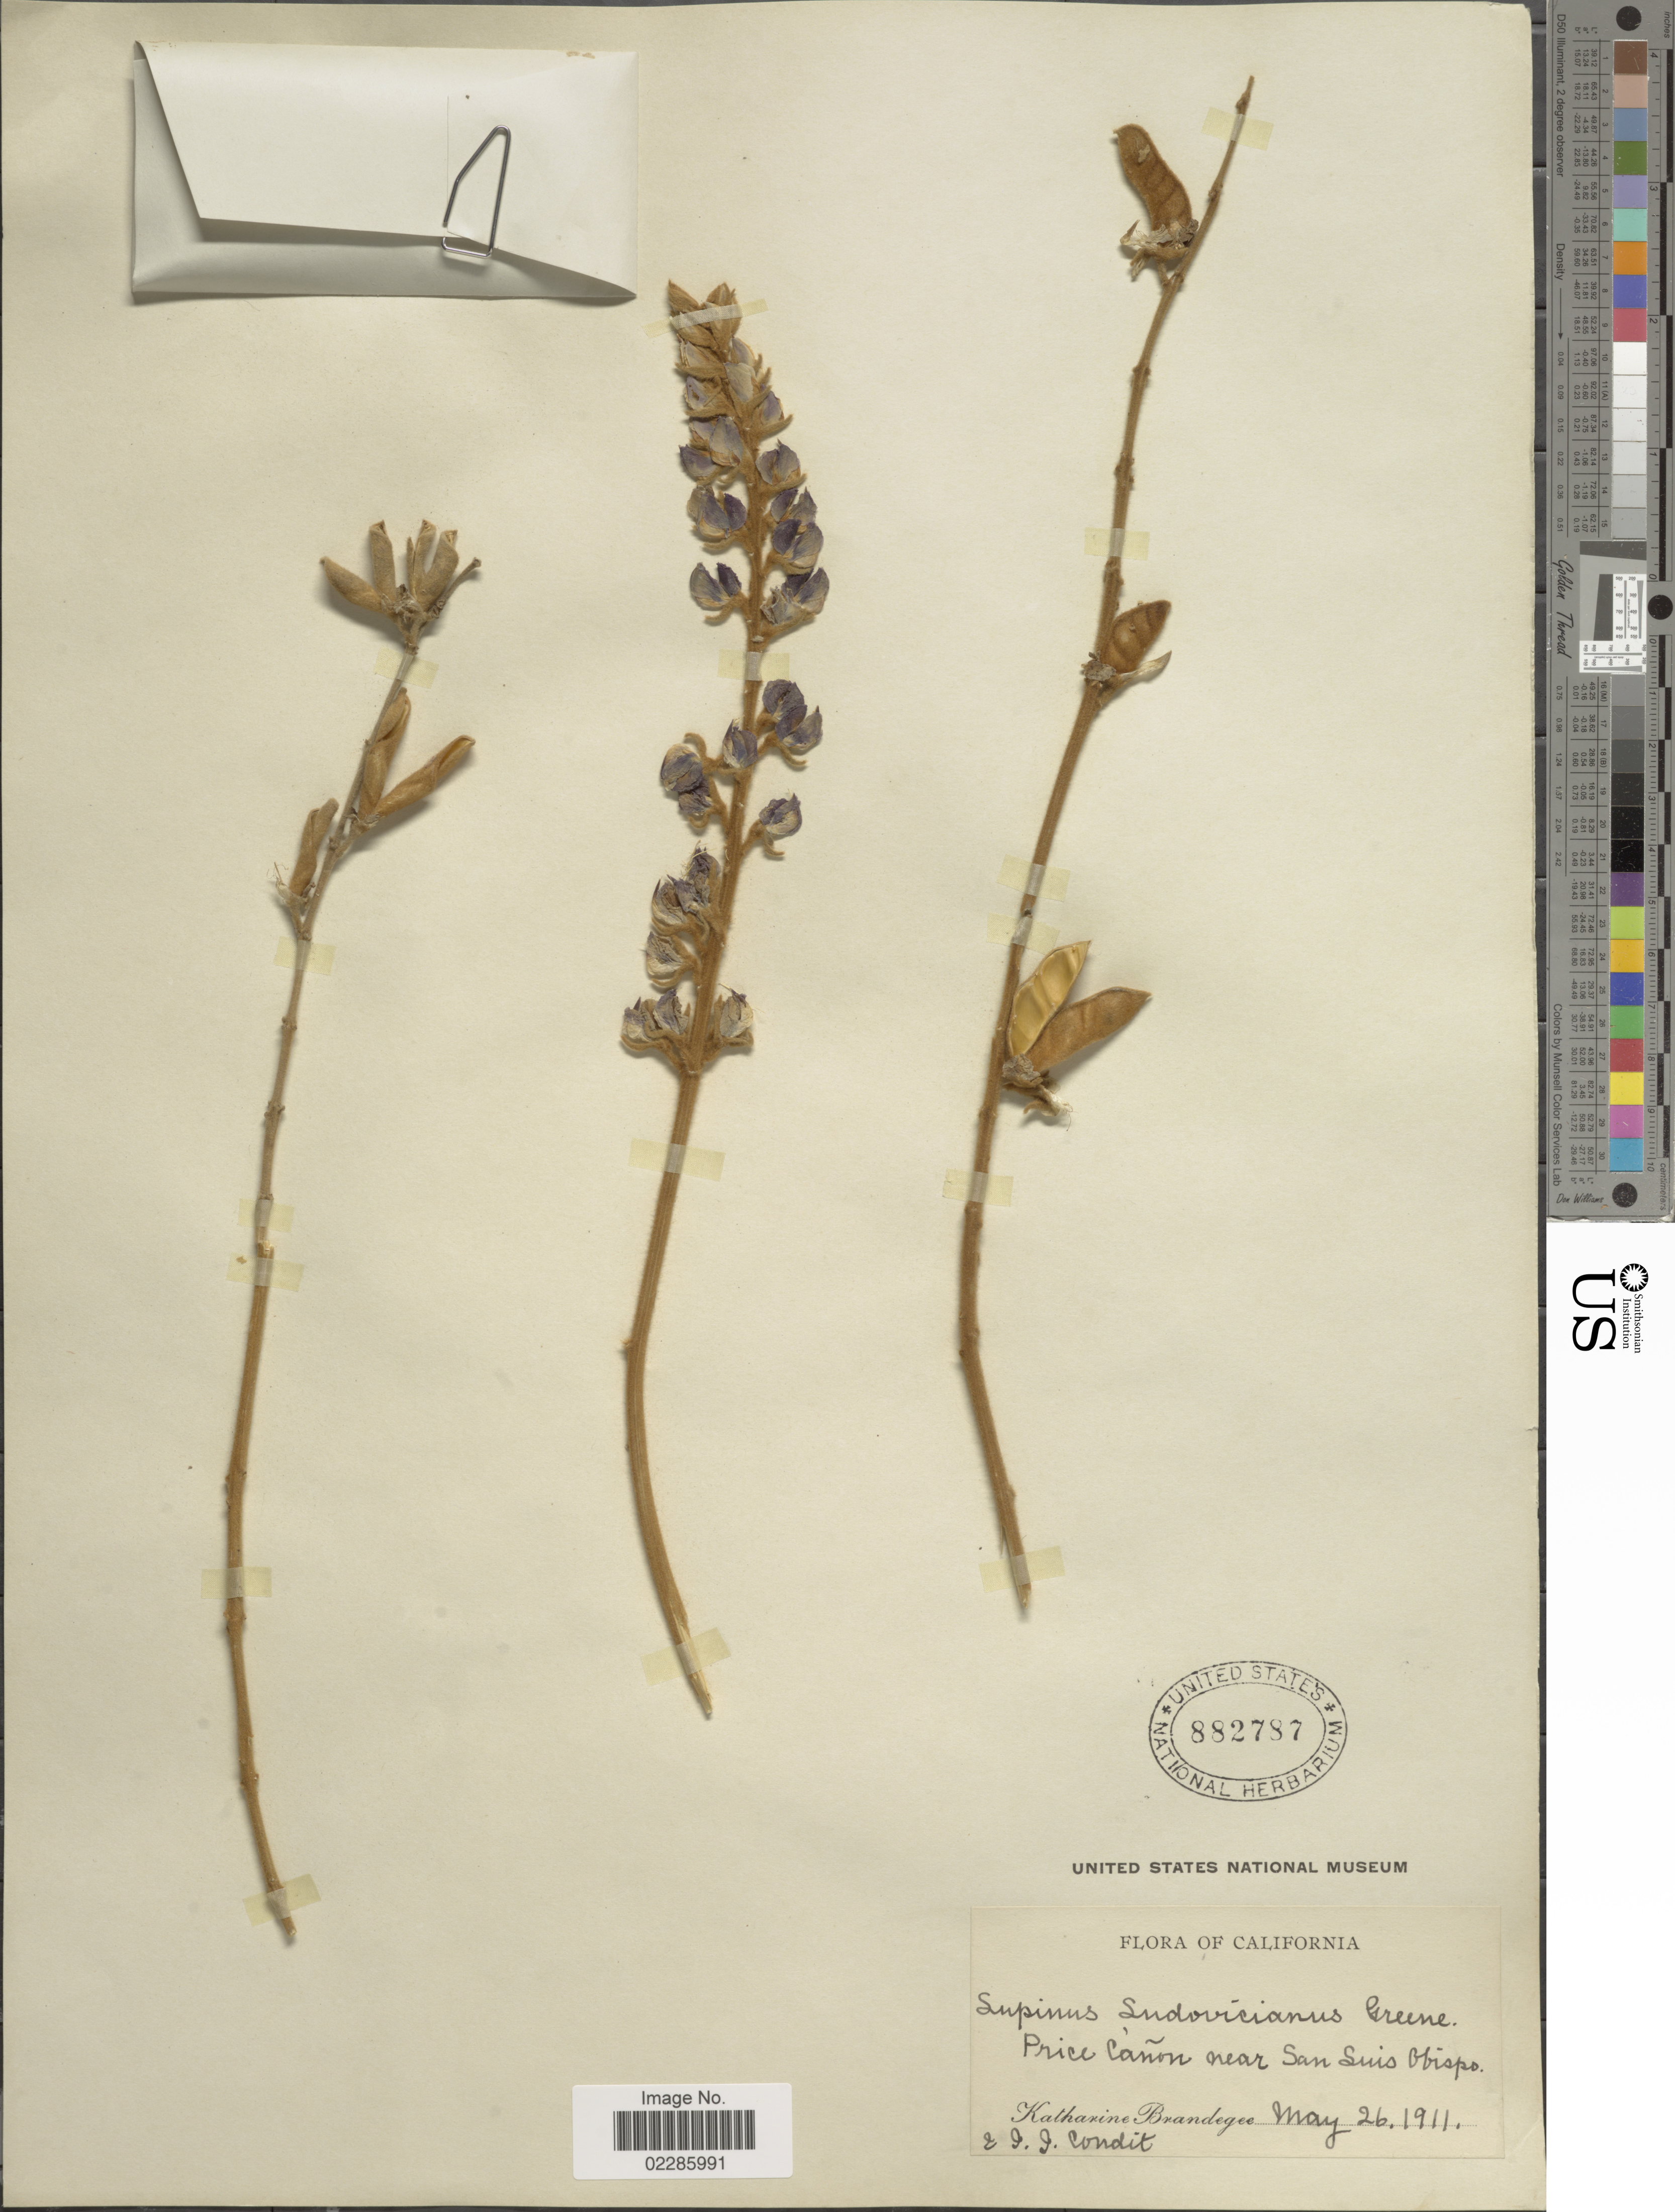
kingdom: Plantae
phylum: Tracheophyta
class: Magnoliopsida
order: Fabales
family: Fabaceae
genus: Lupinus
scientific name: Lupinus ludovicianus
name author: Greene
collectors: M. K. Brandegee & I. Condit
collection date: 1911-05-26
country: United States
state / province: California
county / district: San Luis Obispo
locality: Price Cañon near San Luis Obispo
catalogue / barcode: US 882787